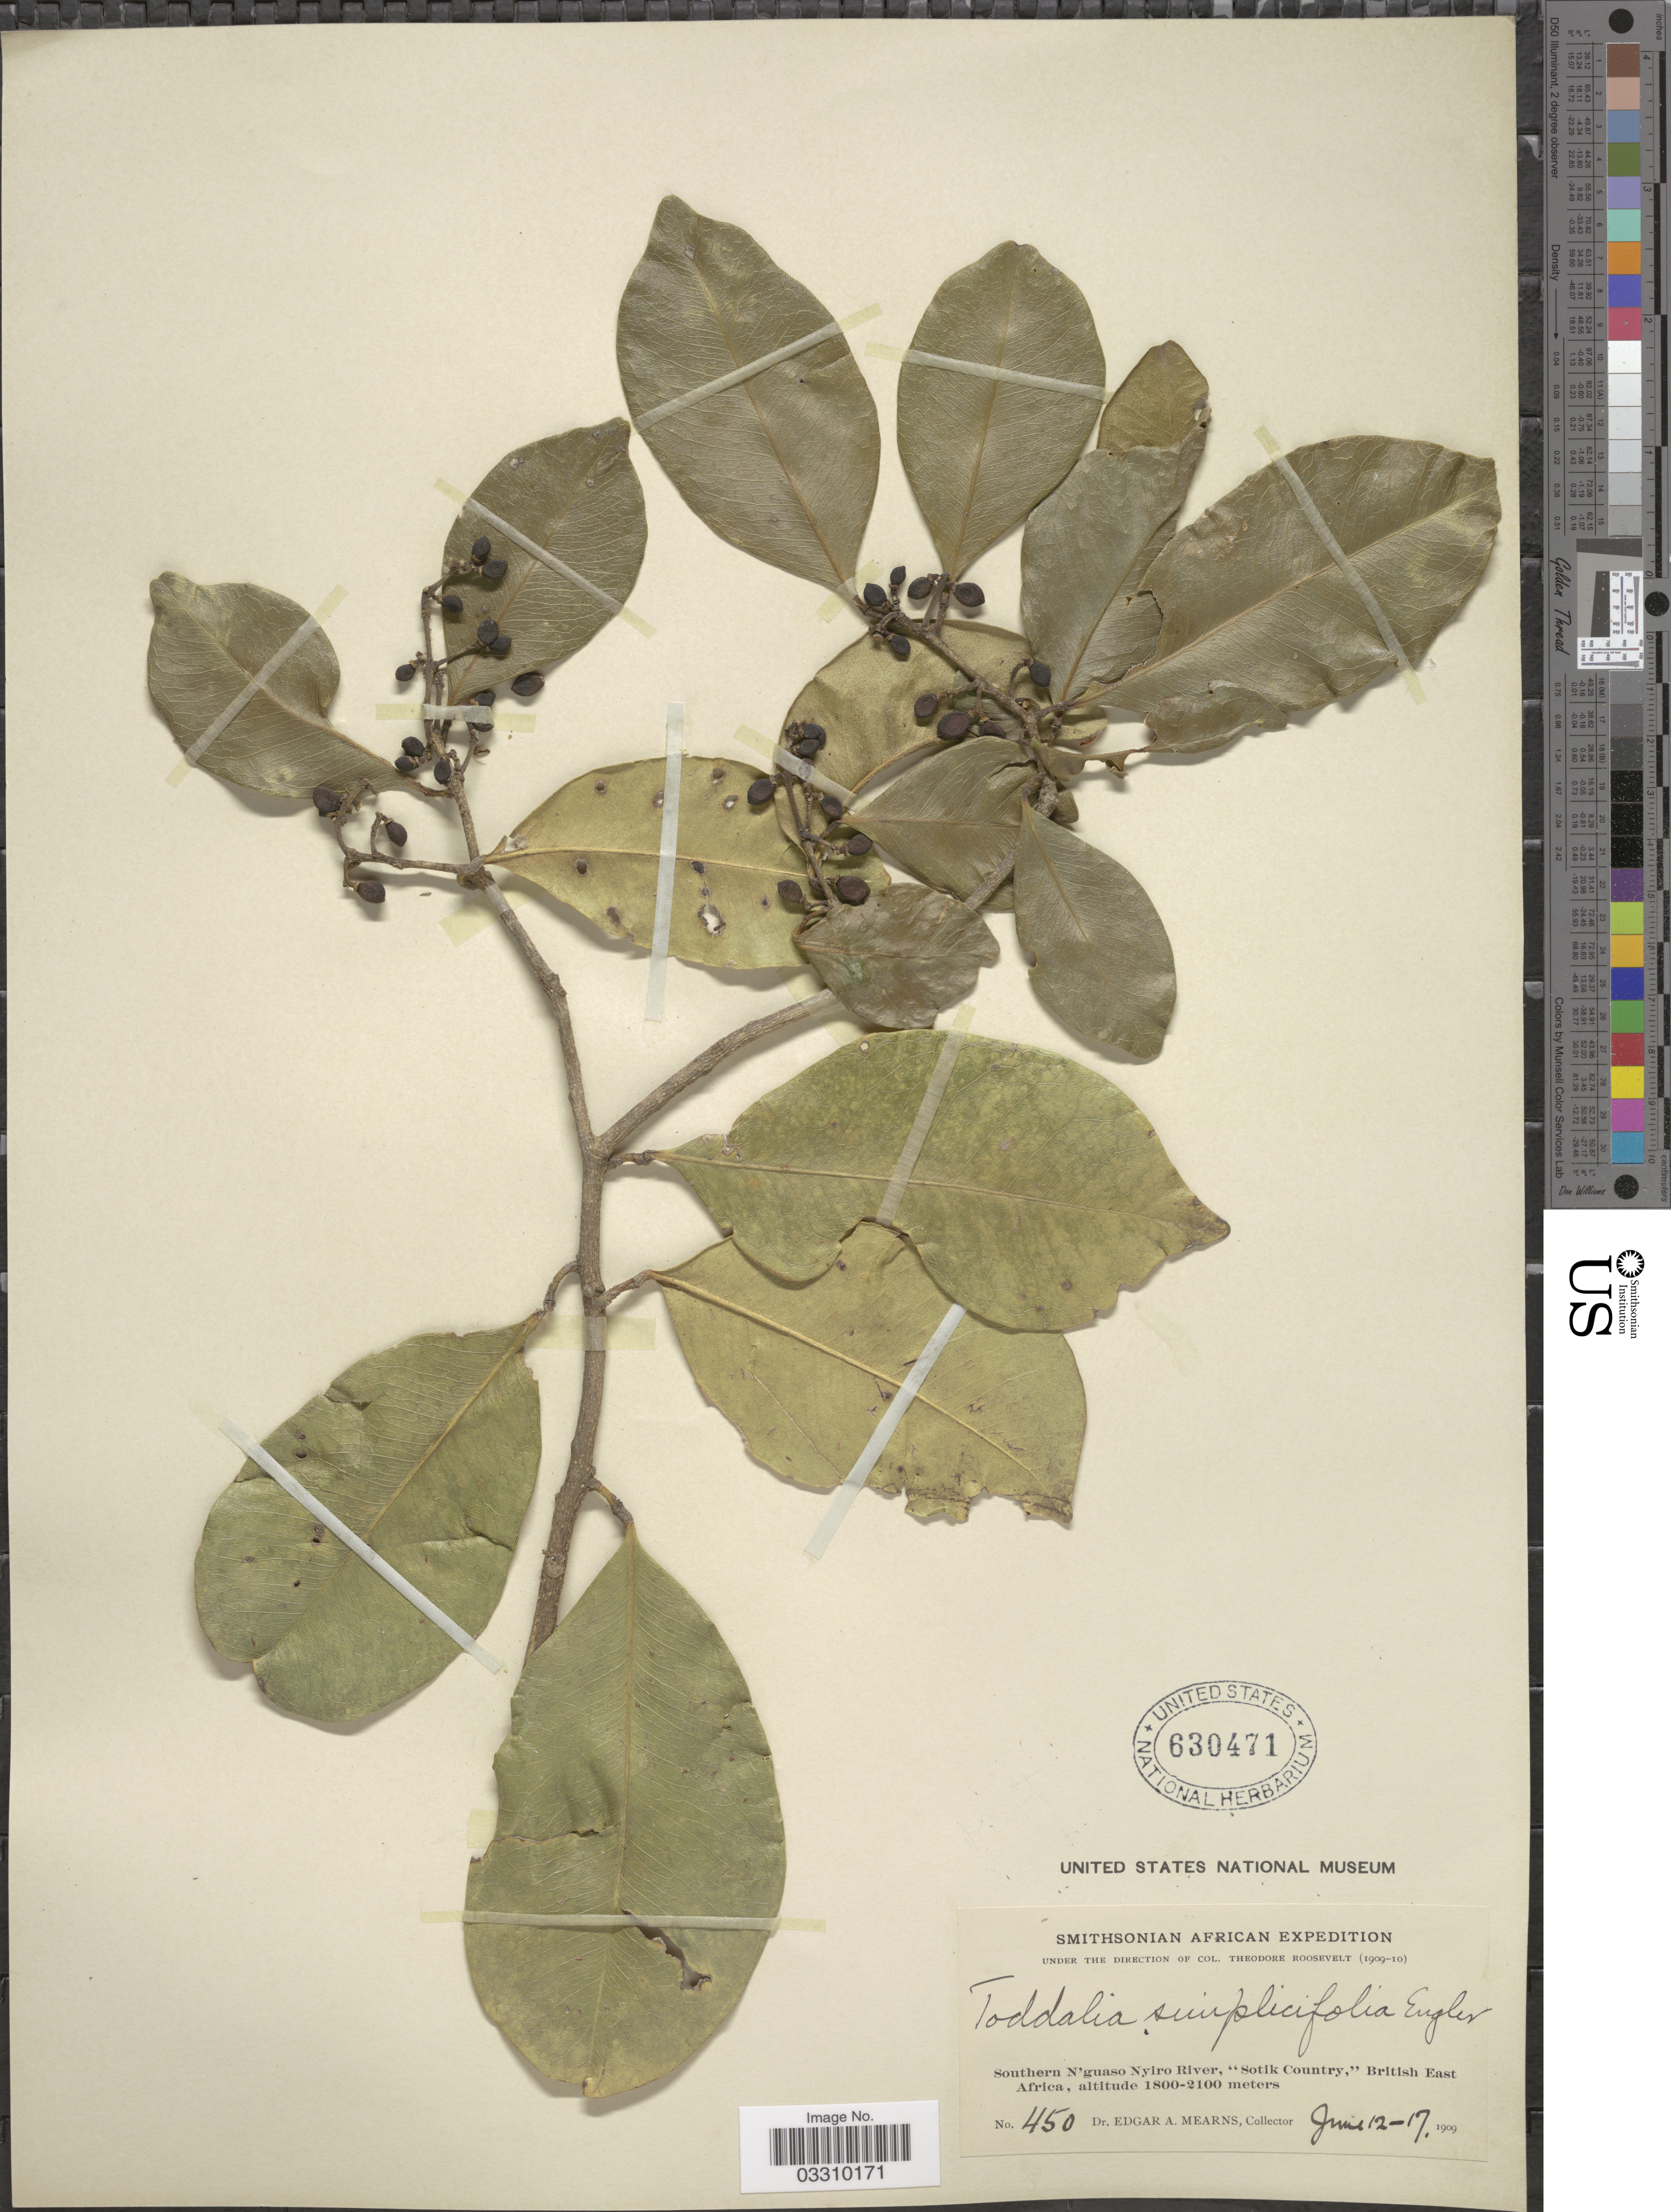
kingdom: Plantae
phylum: Tracheophyta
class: Magnoliopsida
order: Sapindales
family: Rutaceae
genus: Vepris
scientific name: Vepris simplicifolia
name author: (I. Verd.) Mziray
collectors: E. A. Mearns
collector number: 450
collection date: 1909-06-12/1909-06-17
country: Kenya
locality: Southern N'guaso Nyiro River, "Sotik Country", British East Africa.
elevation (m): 1800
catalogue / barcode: US 630471